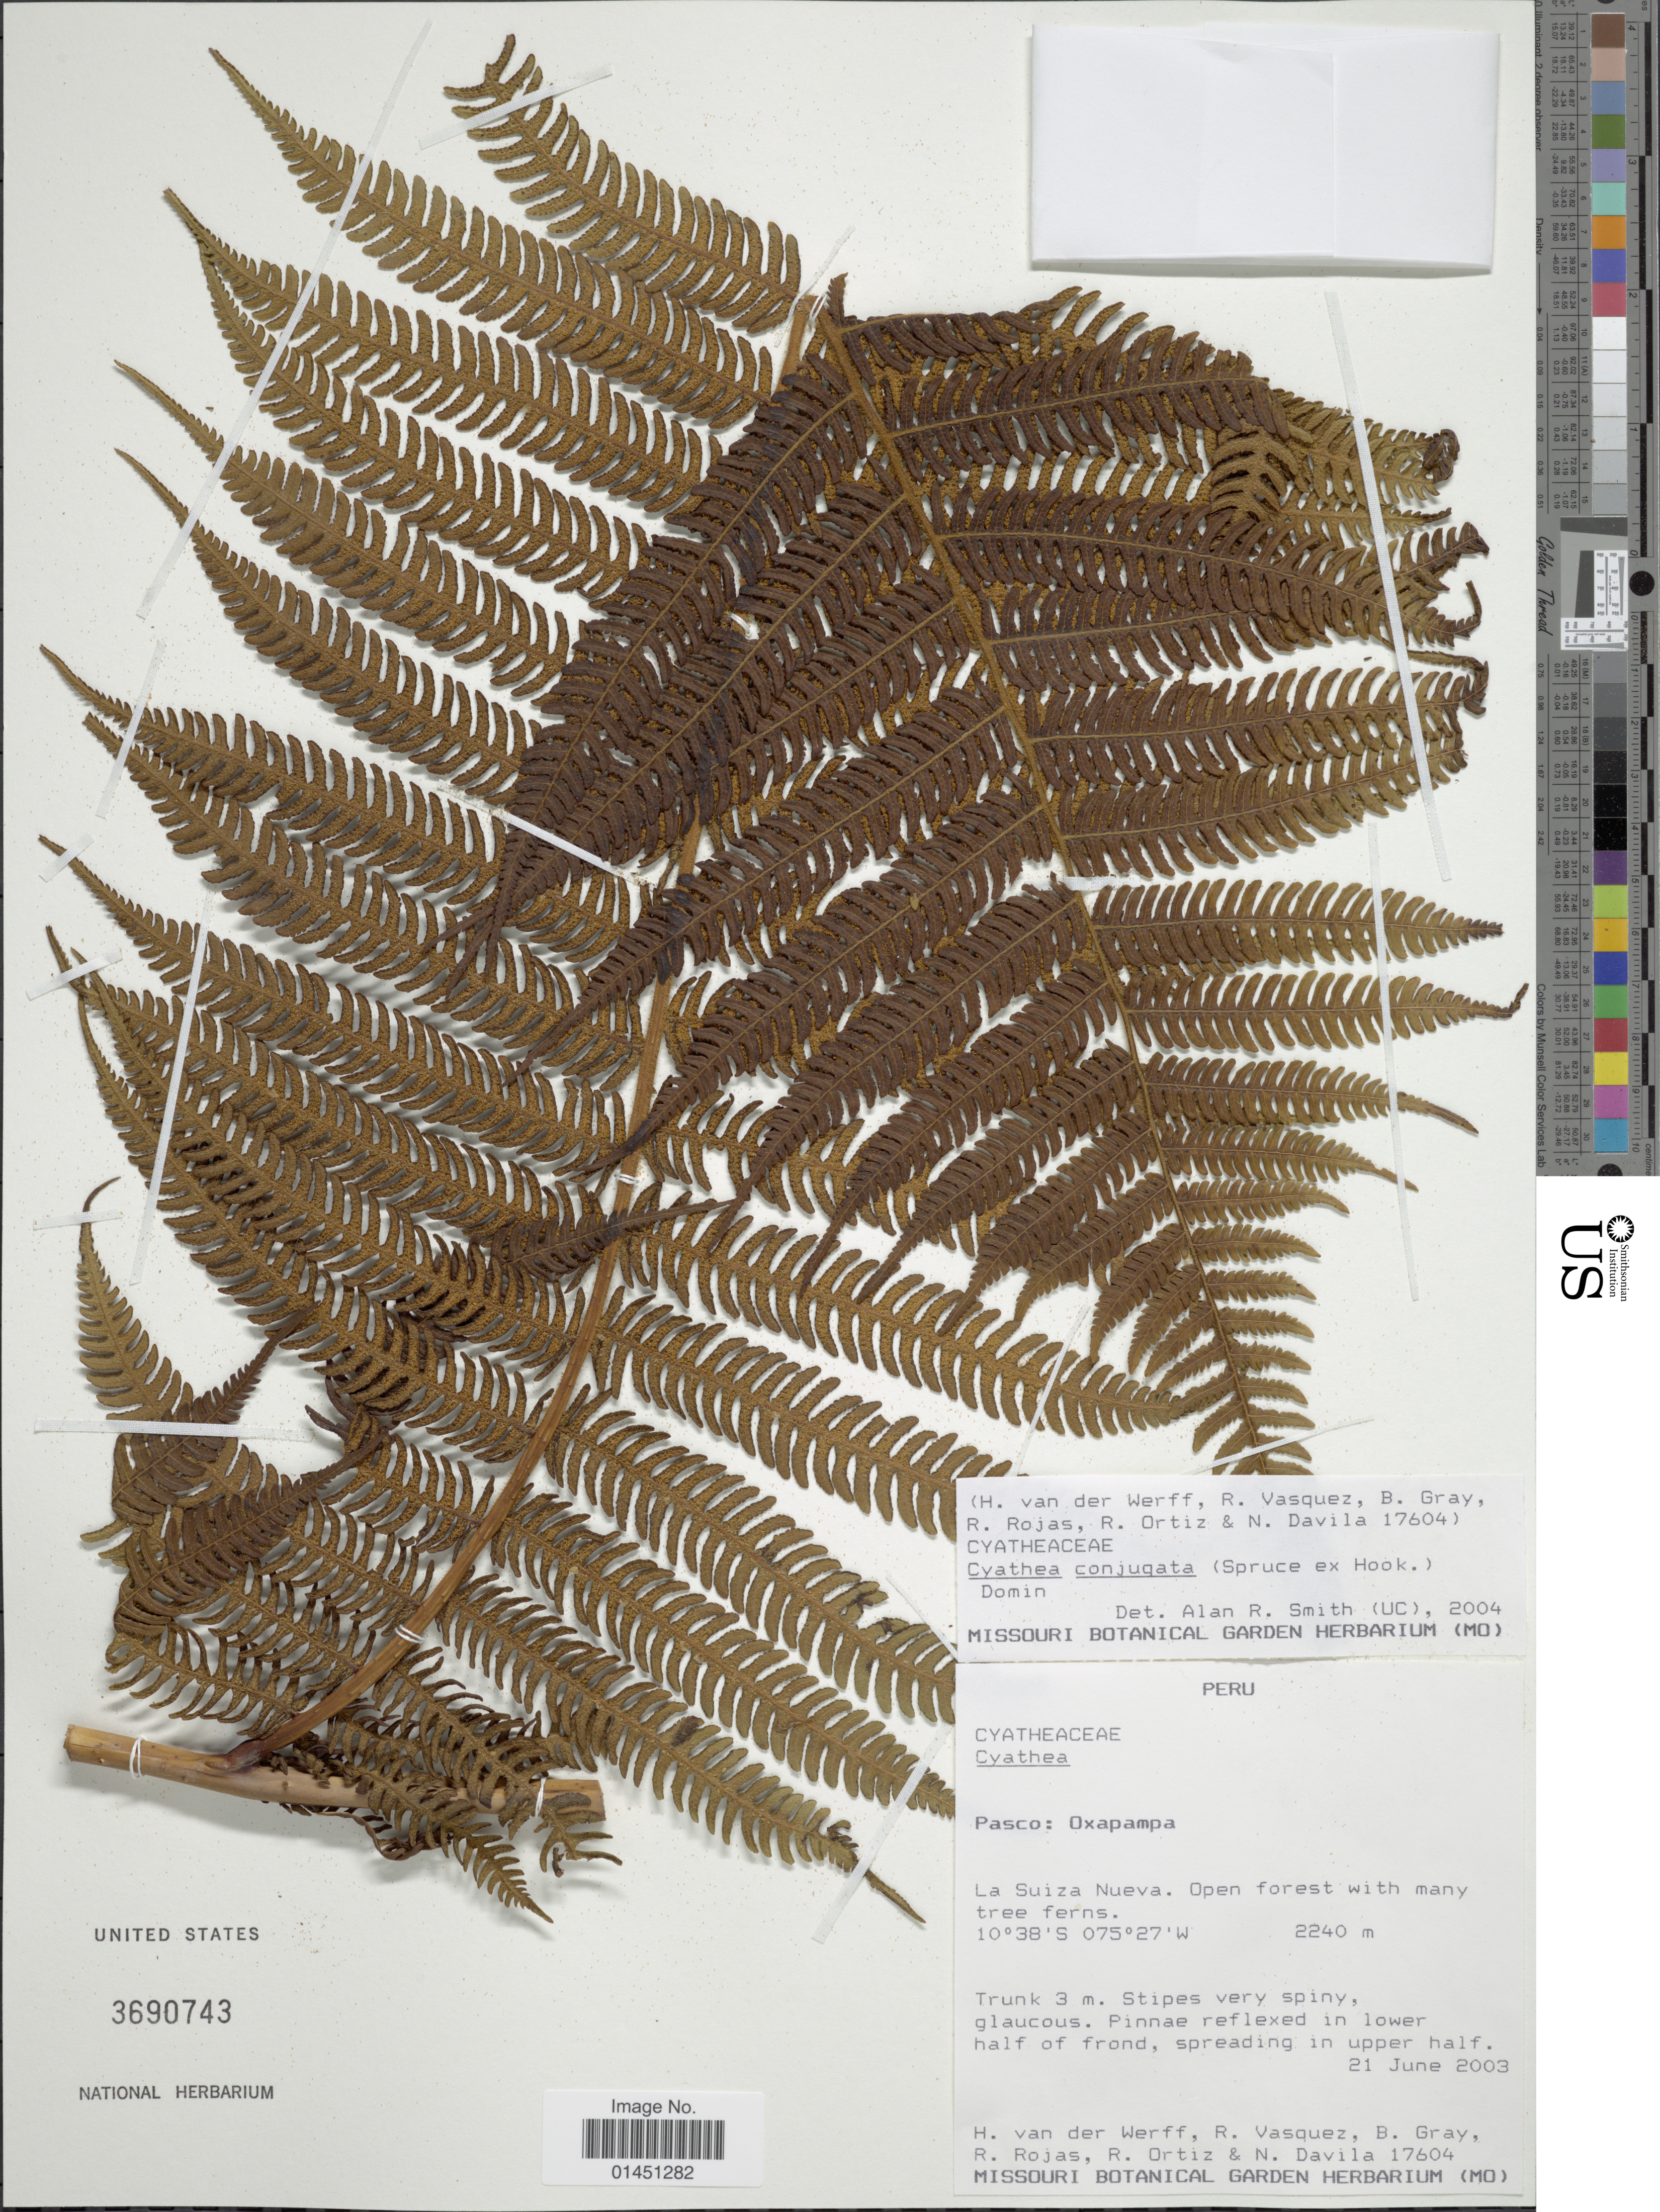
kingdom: Plantae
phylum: Tracheophyta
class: Polypodiopsida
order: Cyatheales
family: Cyatheaceae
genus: Cyathea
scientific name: Cyathea conjugata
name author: (Hook.) Domin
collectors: H. van der Werff, R. Vasquez, B. Gray, R. Rojas & et al.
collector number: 17604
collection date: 2003-06-21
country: Peru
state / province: Pasco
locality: Oxapampa, La Suiza Nueva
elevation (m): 2240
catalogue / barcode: US 3690743